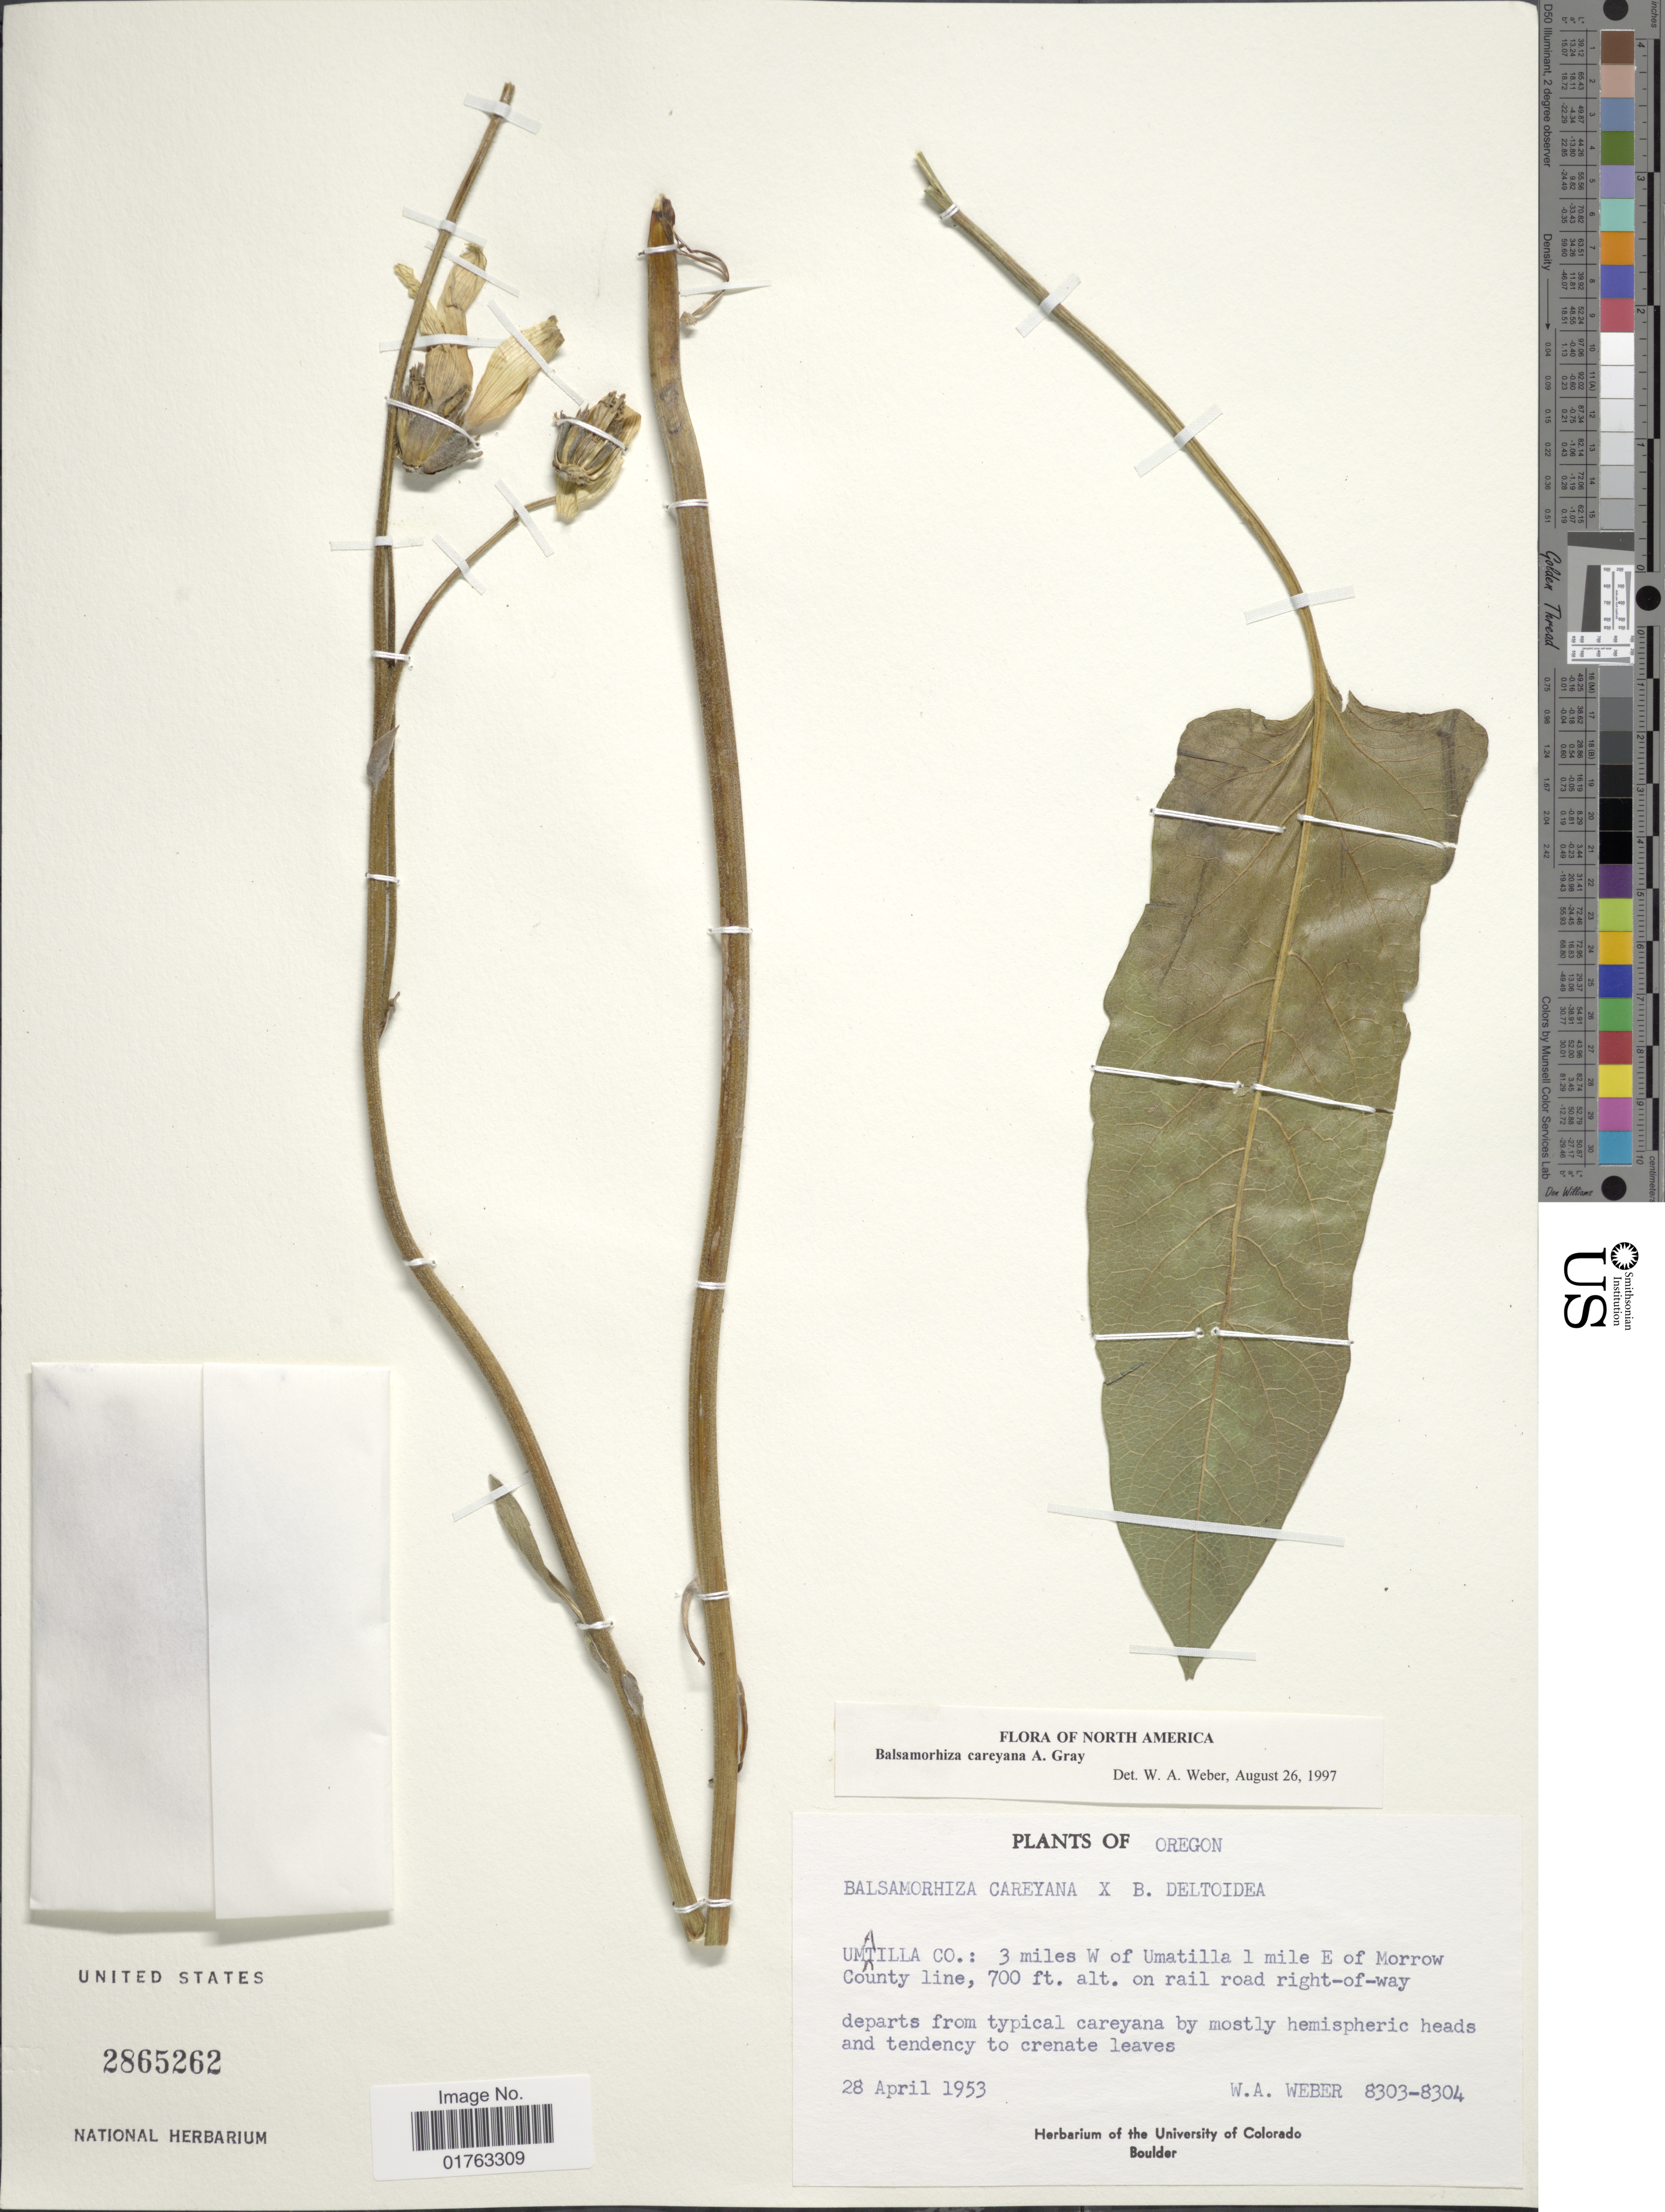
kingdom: Plantae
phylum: Tracheophyta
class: Magnoliopsida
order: Asterales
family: Asteraceae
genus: Balsamorhiza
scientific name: Balsamorhiza careyana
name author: A. Gray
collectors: W. A. Weber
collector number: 8303-8304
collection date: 1953-04-28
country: United States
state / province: Oregon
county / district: Umatilla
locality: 3 miles W of Umatilla 1 mile E of Morrow County Line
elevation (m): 213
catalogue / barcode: US 2865262